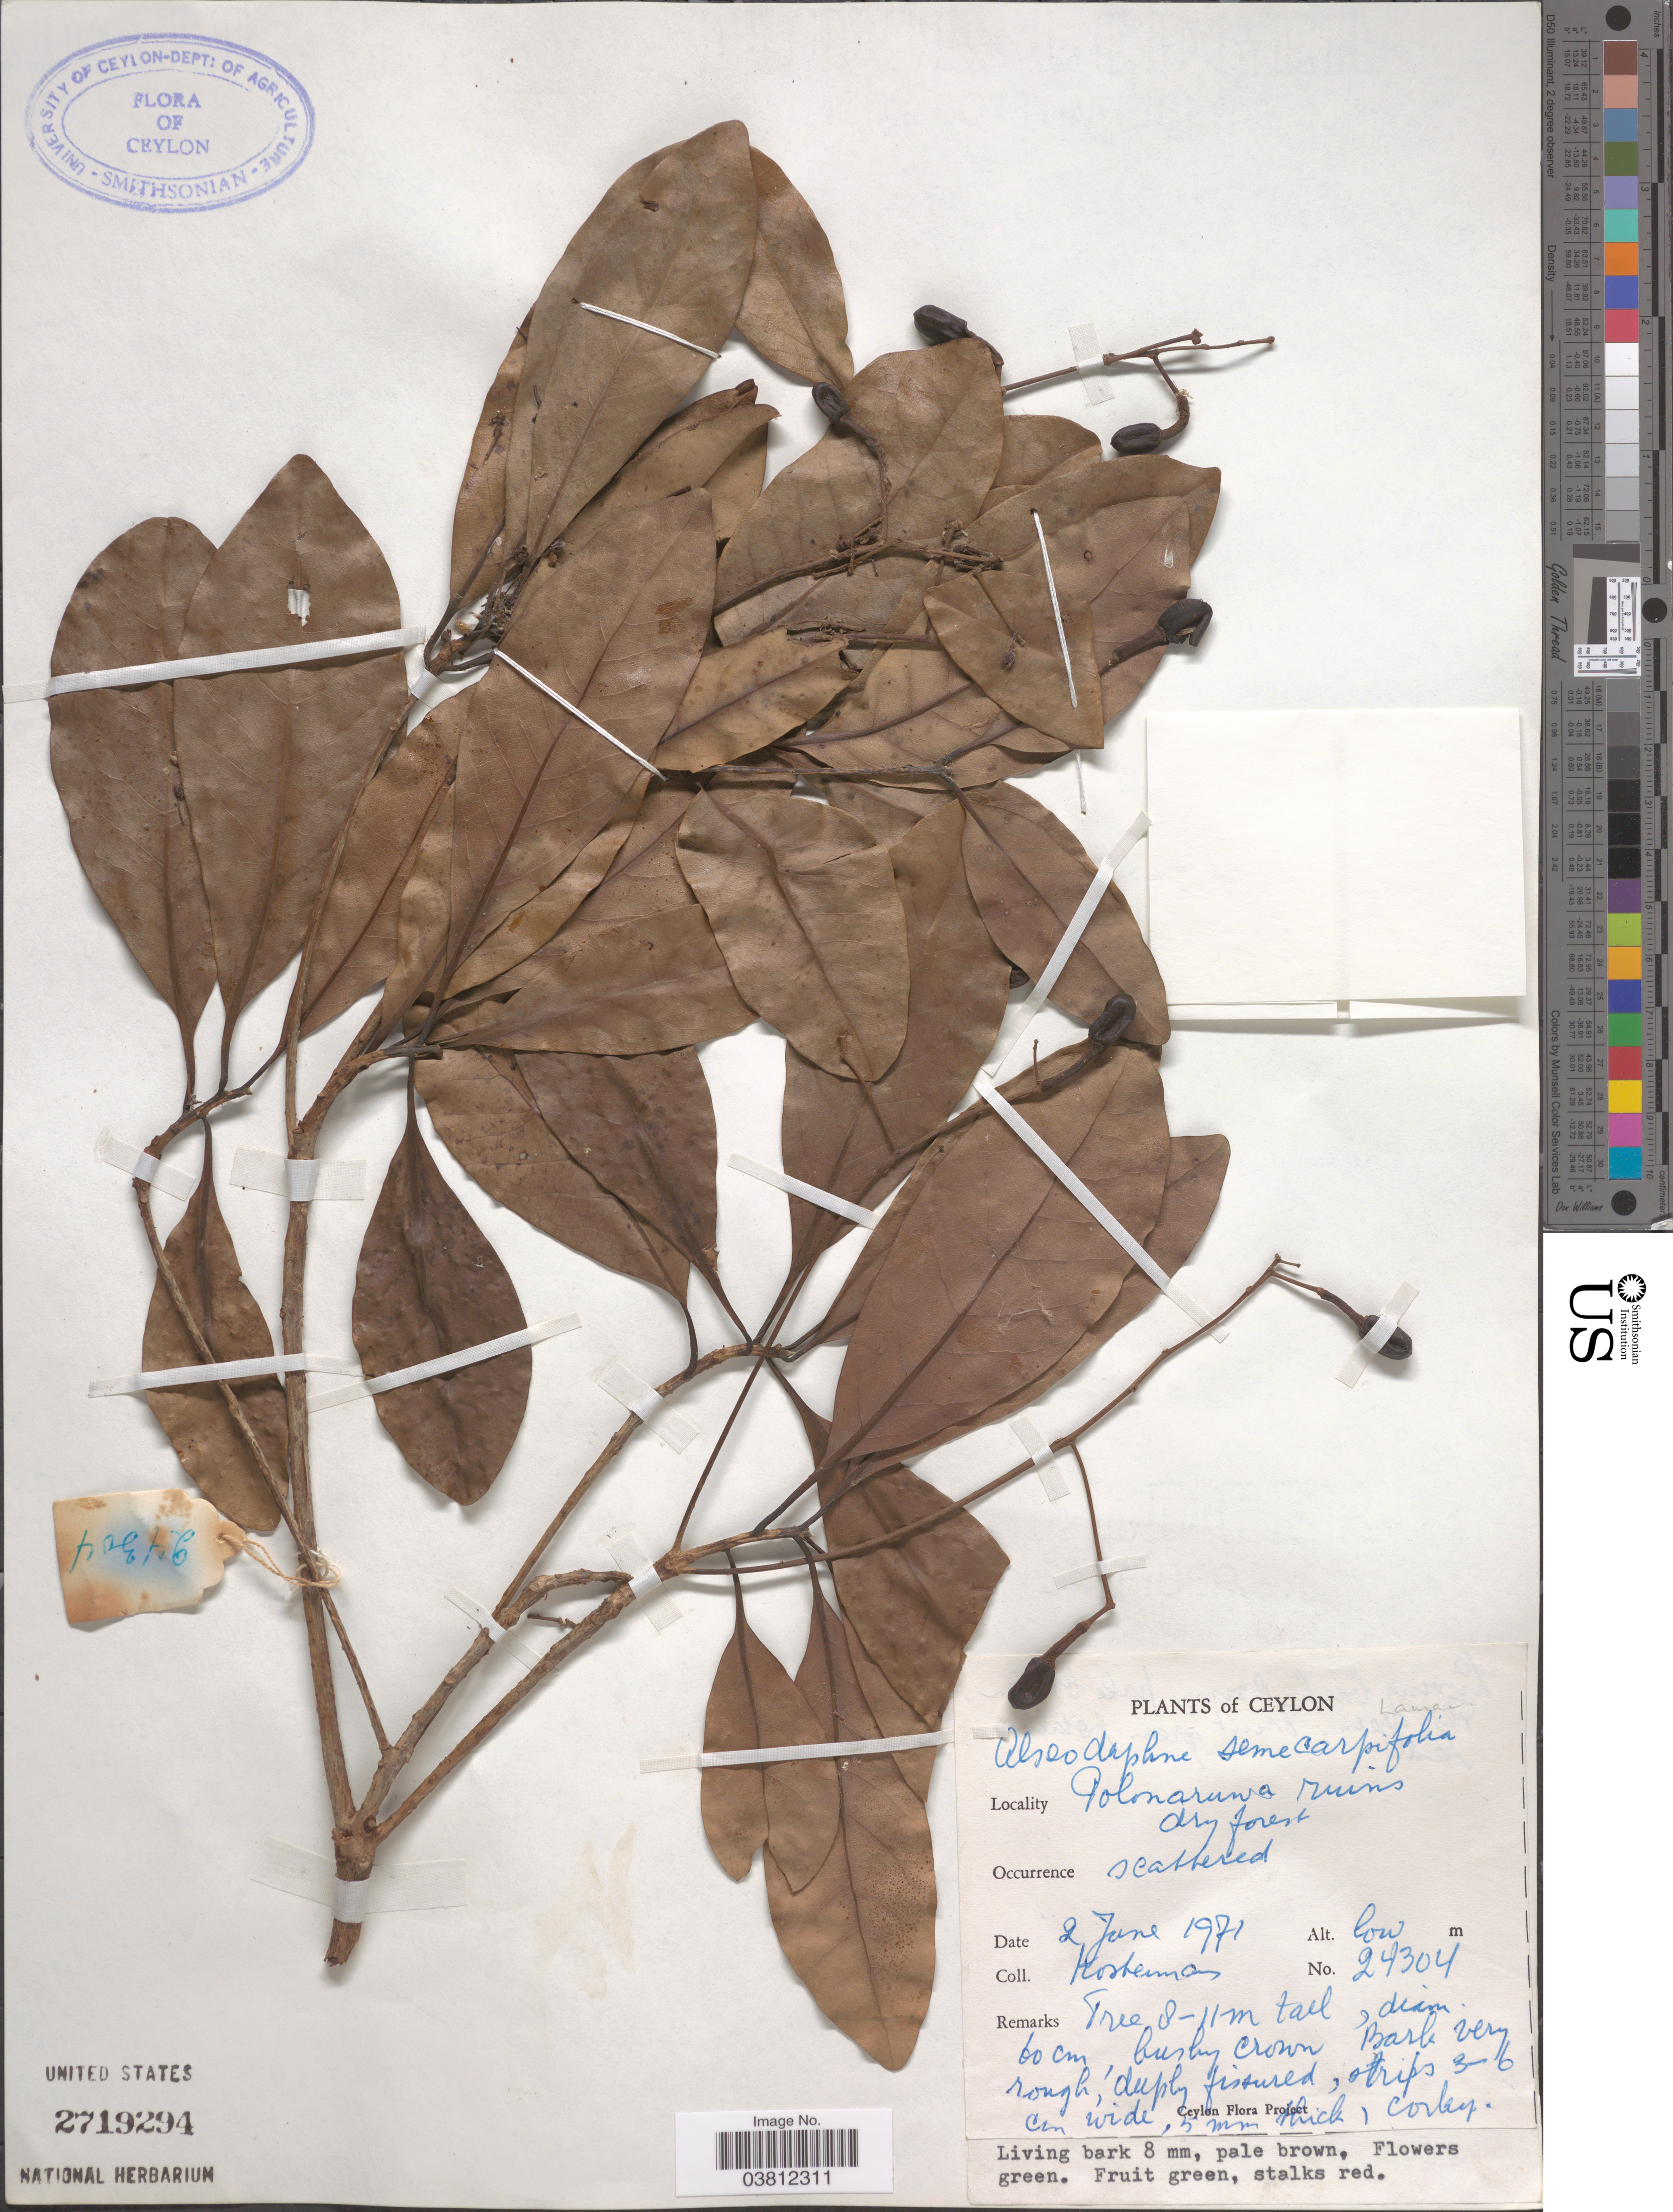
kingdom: Plantae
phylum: Tracheophyta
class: Magnoliopsida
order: Laurales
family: Lauraceae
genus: Alseodaphne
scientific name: Alseodaphne semecarpifolia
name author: Nees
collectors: Kostermans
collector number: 24304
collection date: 1971-06-02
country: Sri Lanka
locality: Ceylon. Polonaruwa ruins.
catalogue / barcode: US 2719294